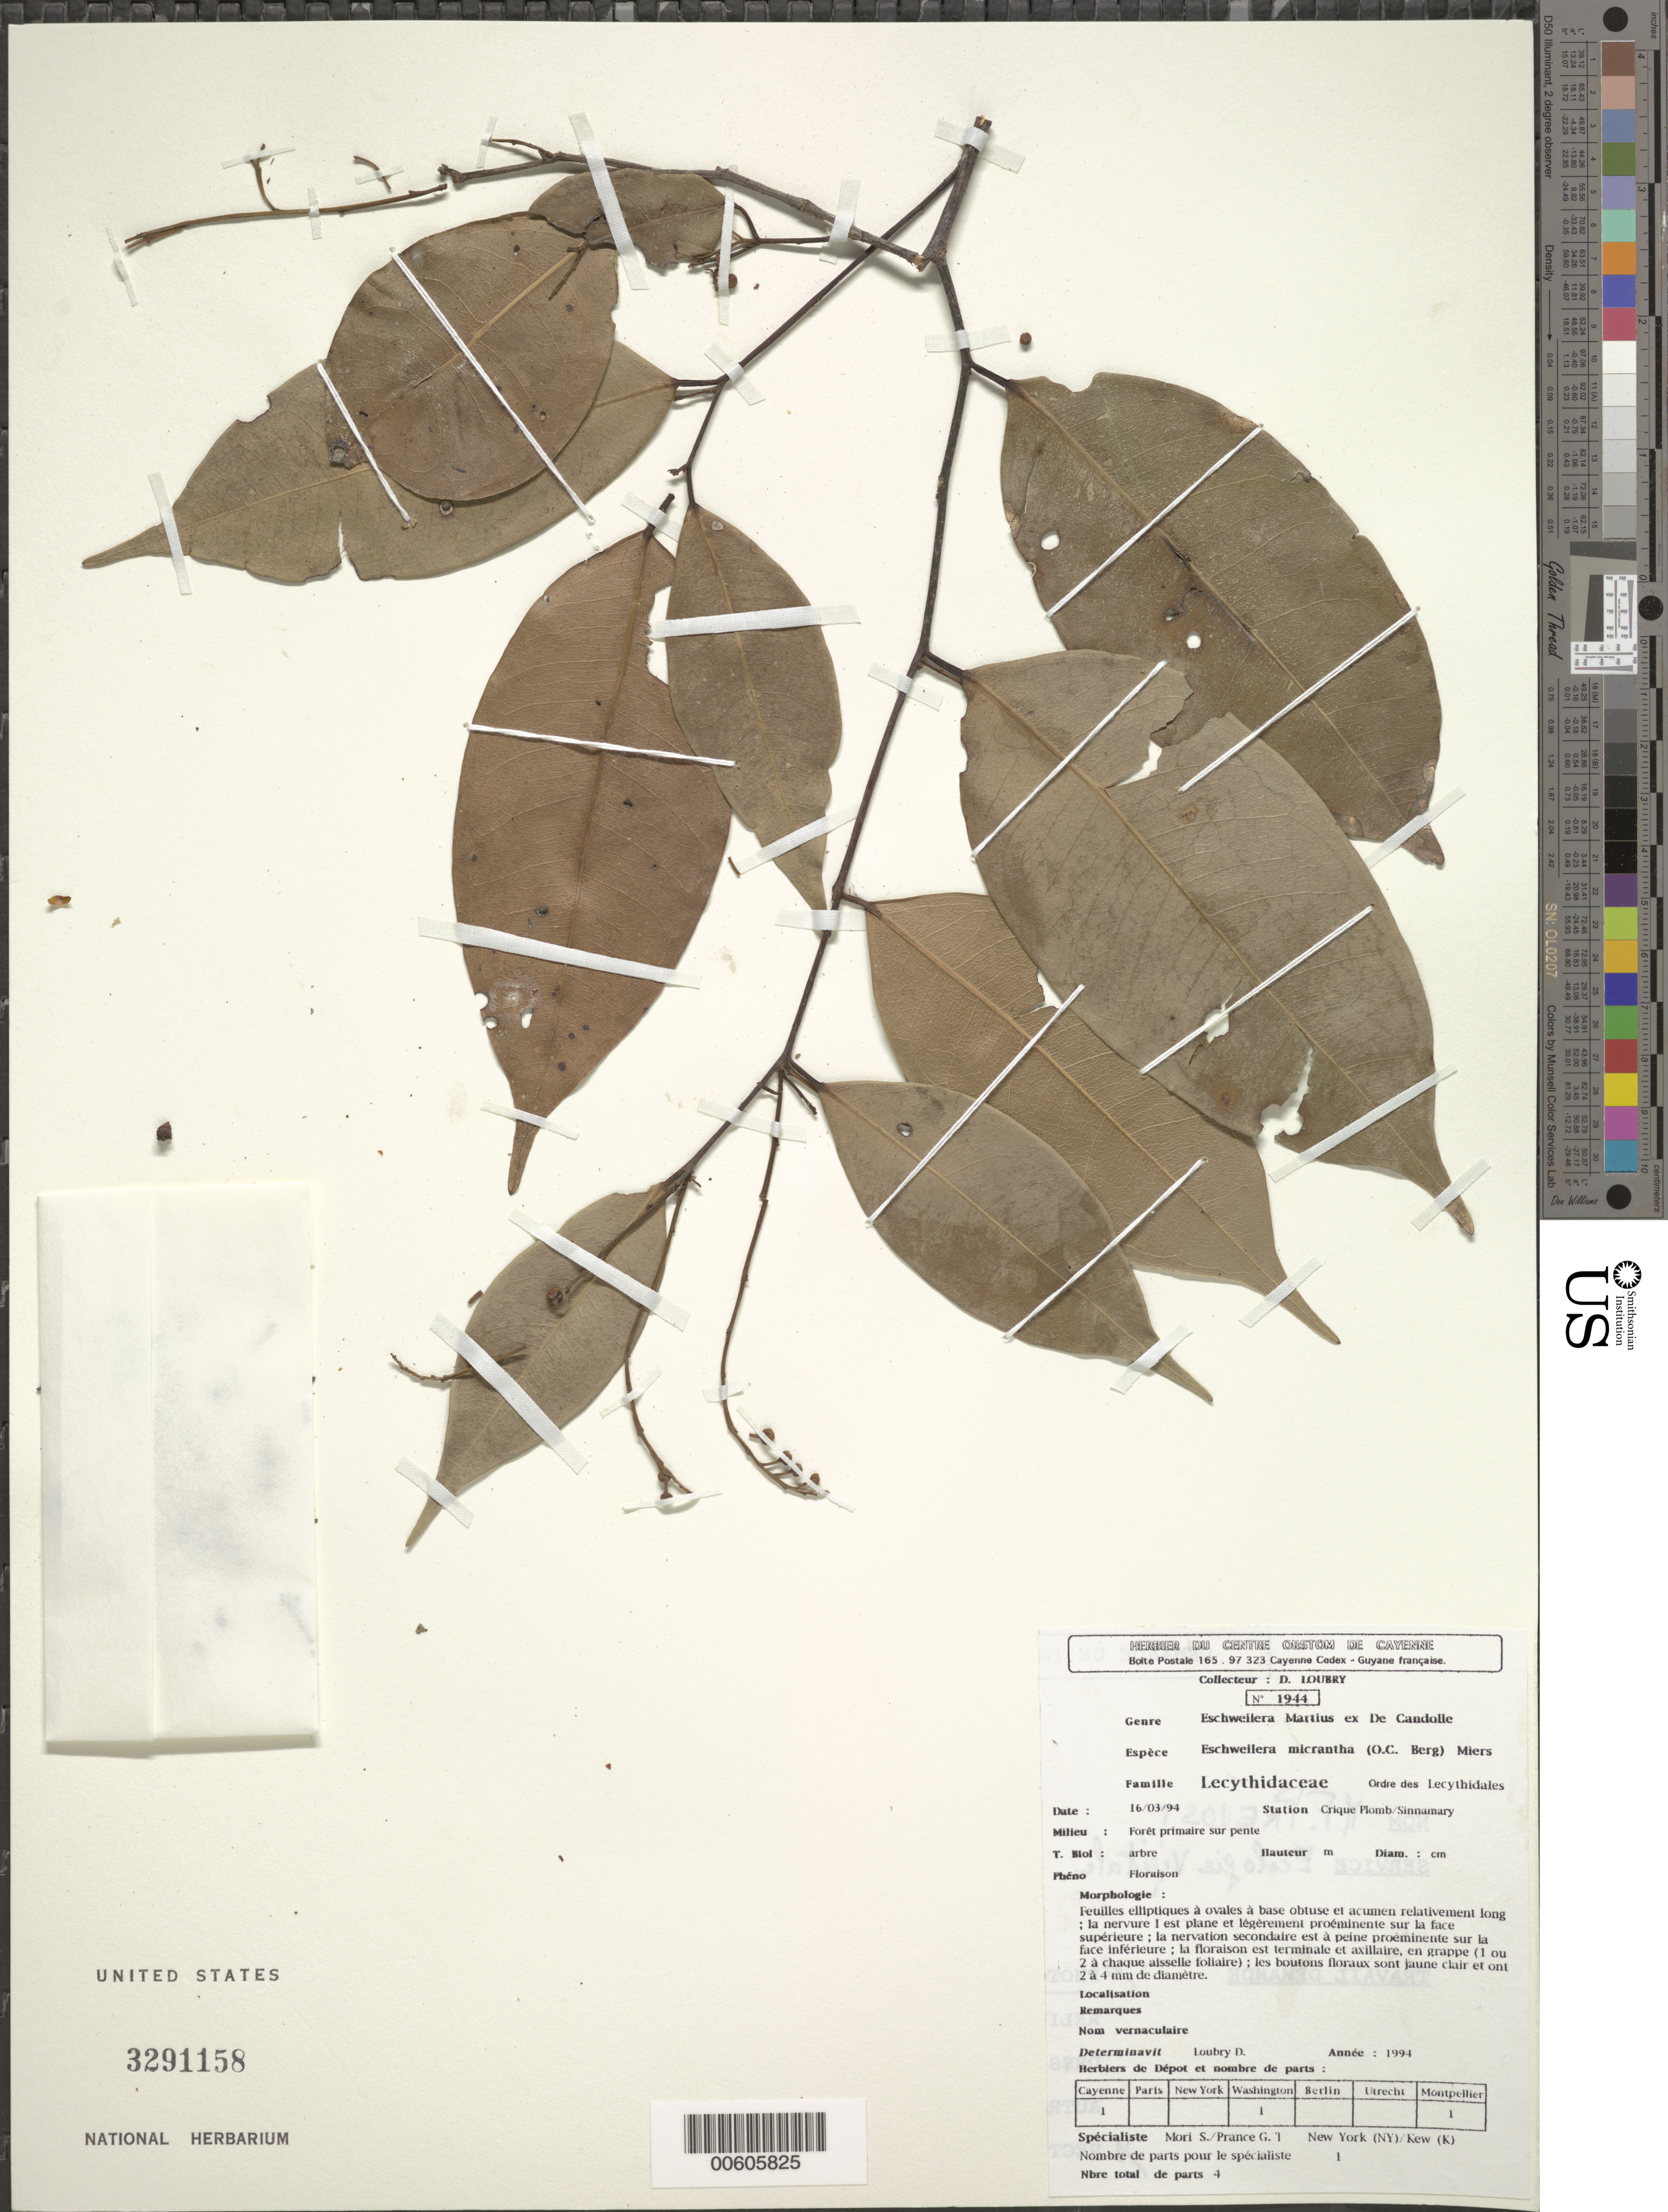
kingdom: Plantae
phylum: Tracheophyta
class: Magnoliopsida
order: Ericales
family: Lecythidaceae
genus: Eschweilera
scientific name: Eschweilera micrantha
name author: (O. Berg) Miers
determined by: Loubry, D.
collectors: D. Loubry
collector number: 1944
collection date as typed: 16-Mar-94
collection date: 1994-03-16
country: French Guiana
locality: Crique Plomb, Bassin du Sinnamary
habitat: Foret primaire sur pente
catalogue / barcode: US 3291158